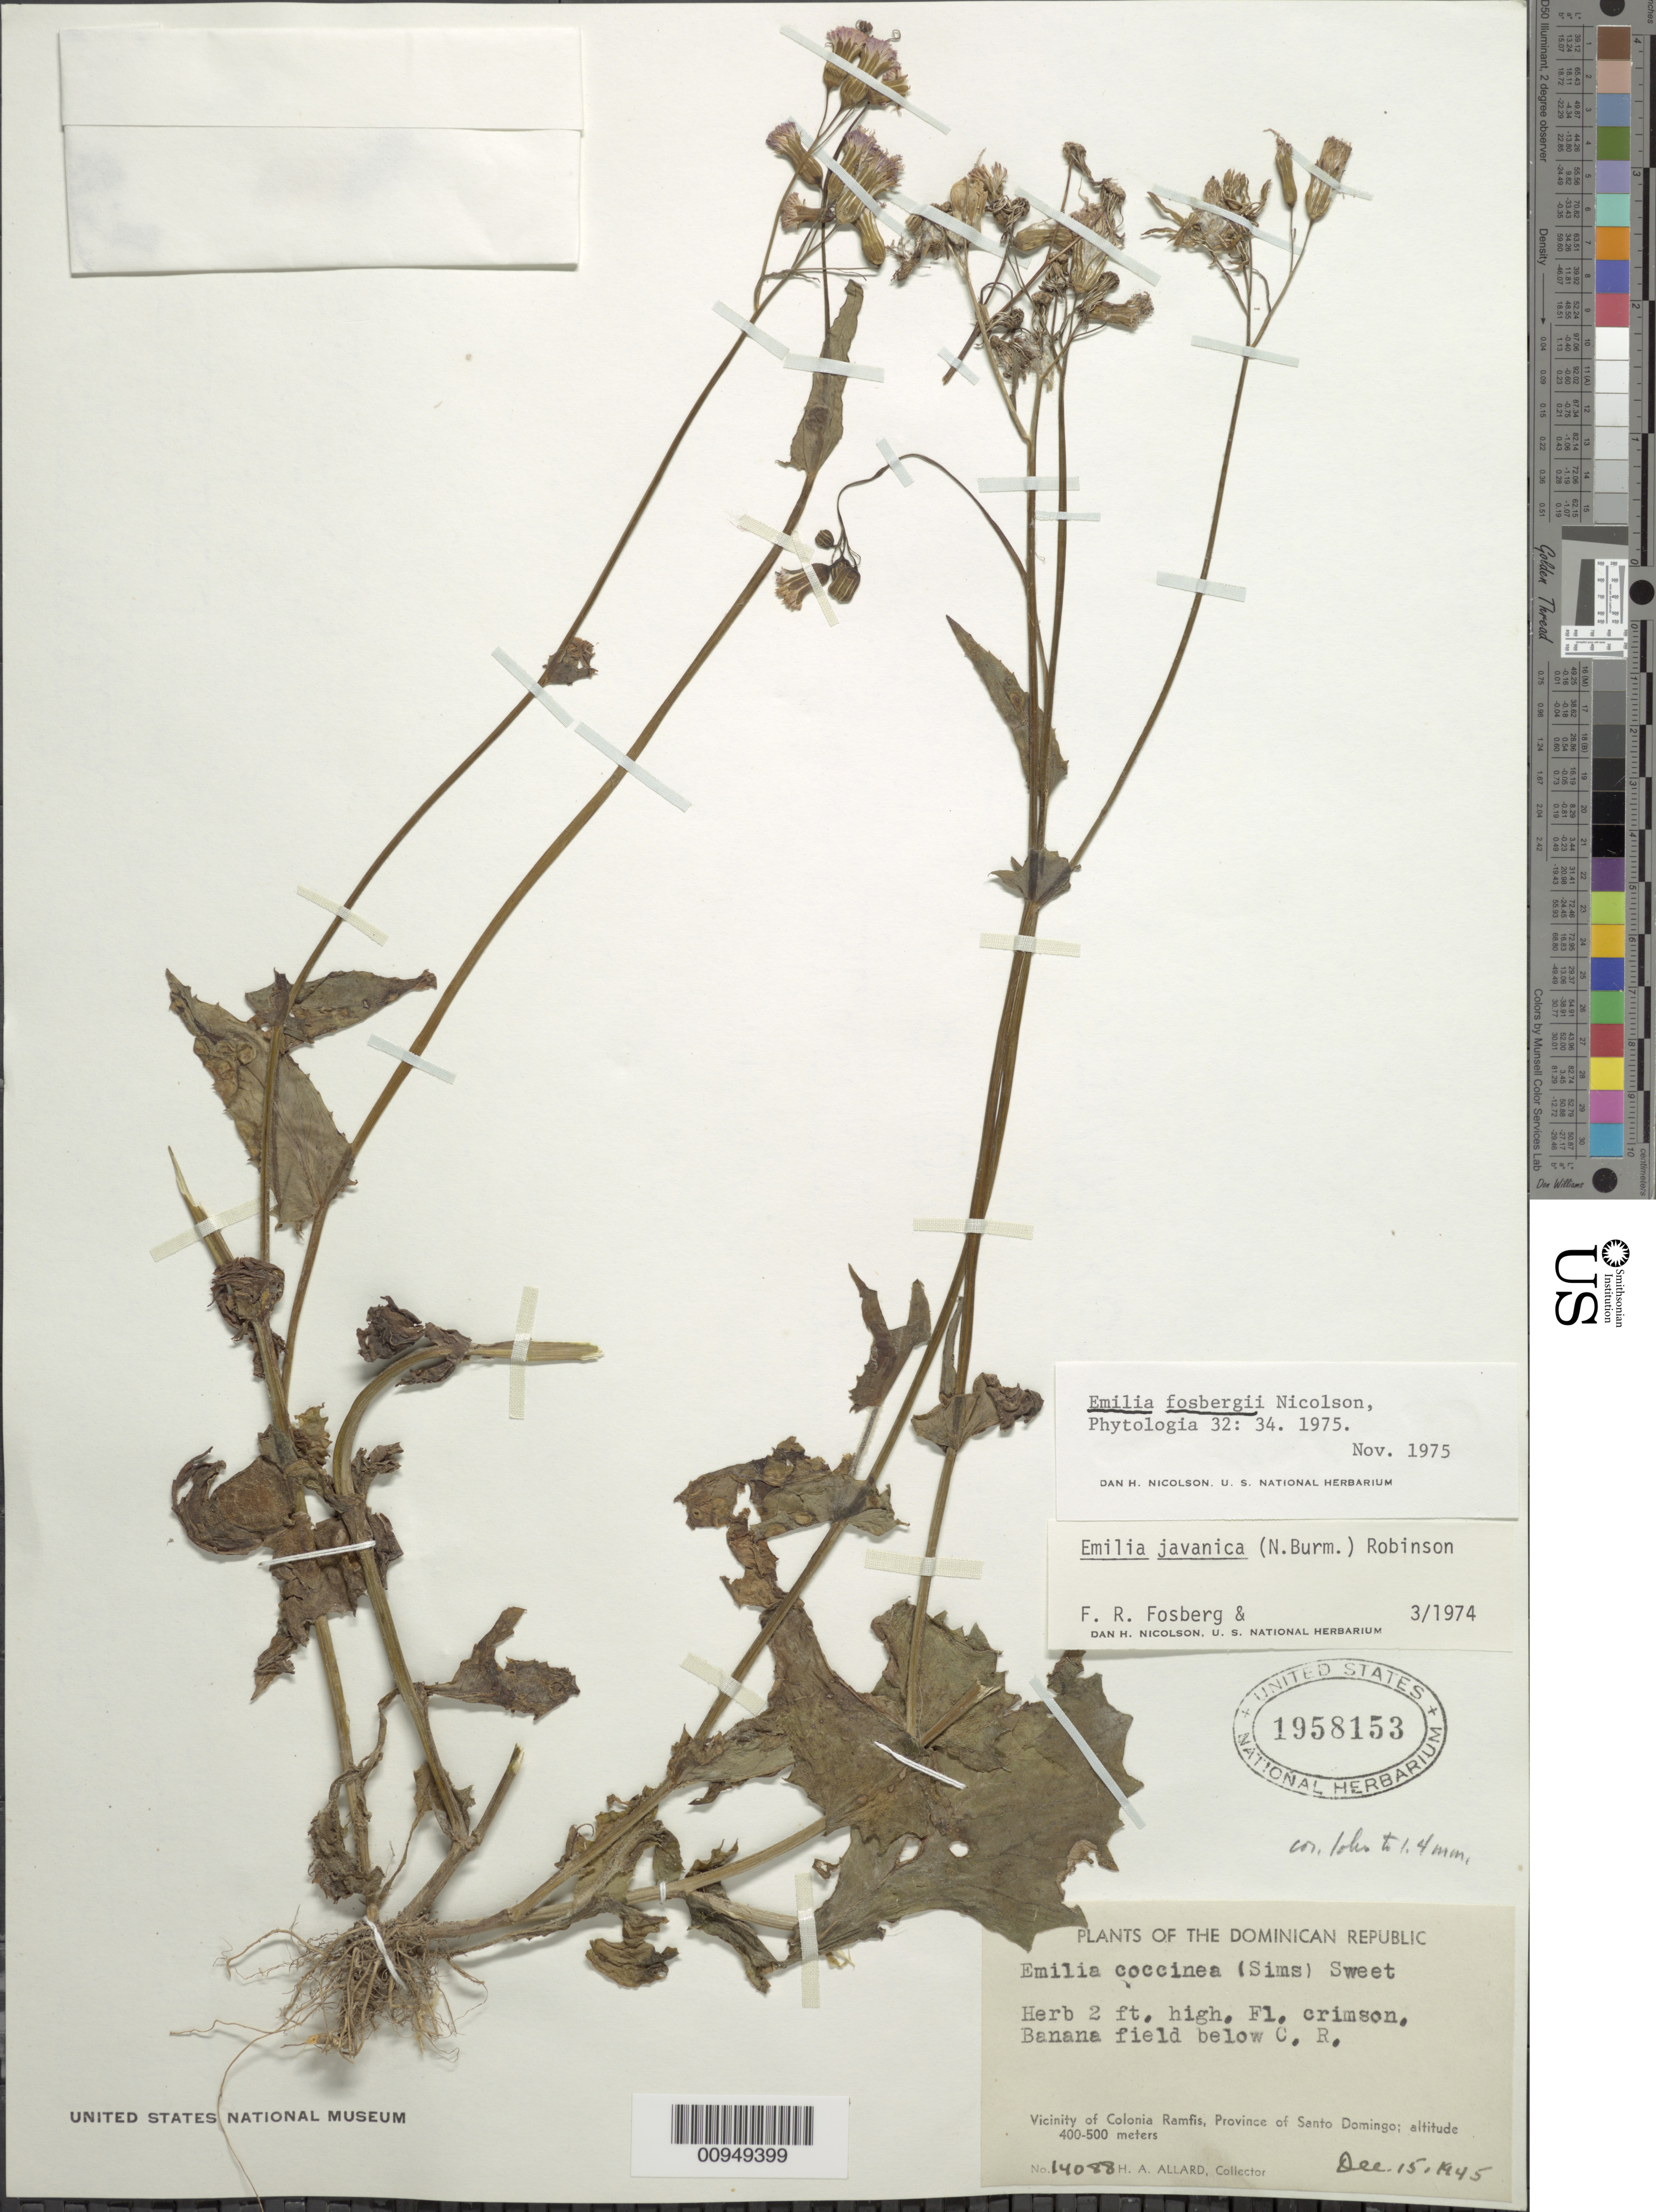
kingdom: Plantae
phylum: Tracheophyta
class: Magnoliopsida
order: Asterales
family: Asteraceae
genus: Emilia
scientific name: Emilia fosbergii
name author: Nicolson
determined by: Nicolson, Dan H.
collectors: H. A. Allard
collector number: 14088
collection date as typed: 15 Dec 1945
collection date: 1945-12-15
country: Dominican Republic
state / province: Santo Domingo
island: Hispaniola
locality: Vicinity of Colonia Ramfis, banana field above CR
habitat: Banana field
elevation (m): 400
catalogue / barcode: US 1958153